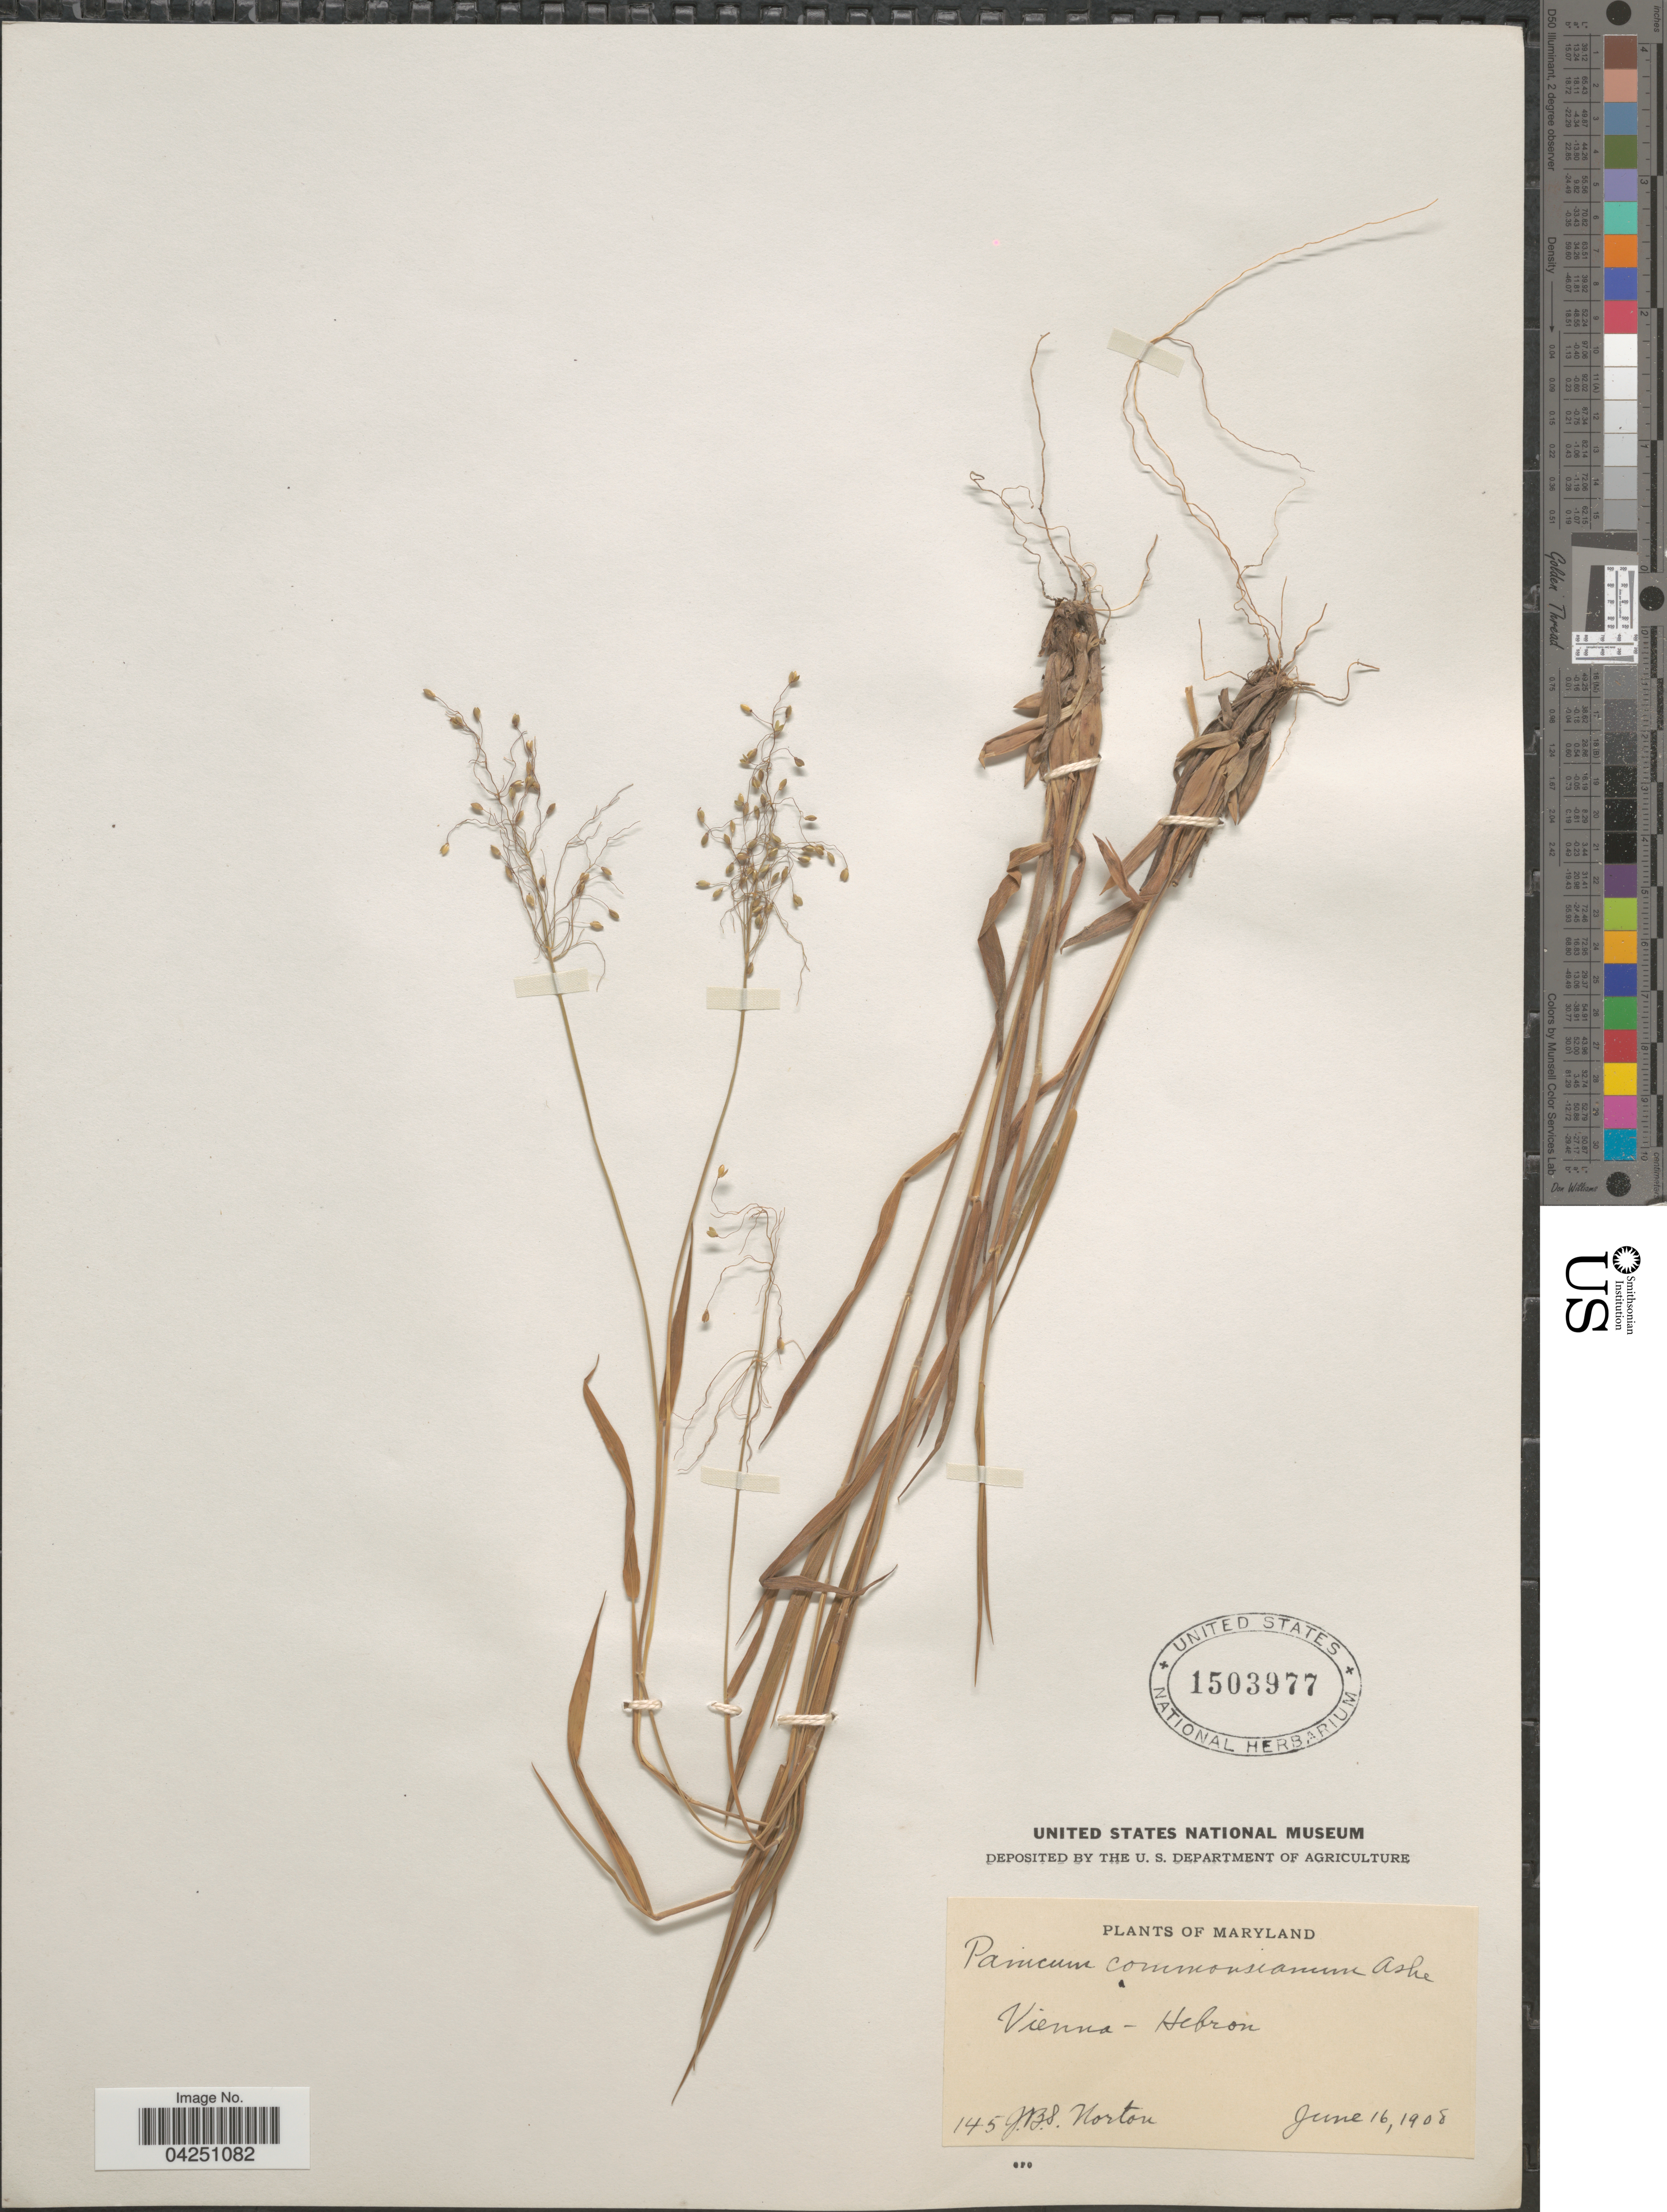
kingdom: Plantae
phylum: Tracheophyta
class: Liliopsida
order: Poales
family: Poaceae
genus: Dichanthelium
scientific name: Dichanthelium acuminatum var. acuminatum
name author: (Sw.) Gould & C.A. Clark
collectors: J. B. S. Norton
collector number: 145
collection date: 1908-06-16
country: United States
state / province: Maryland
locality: Vienna - Hebron.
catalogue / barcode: US 1503977